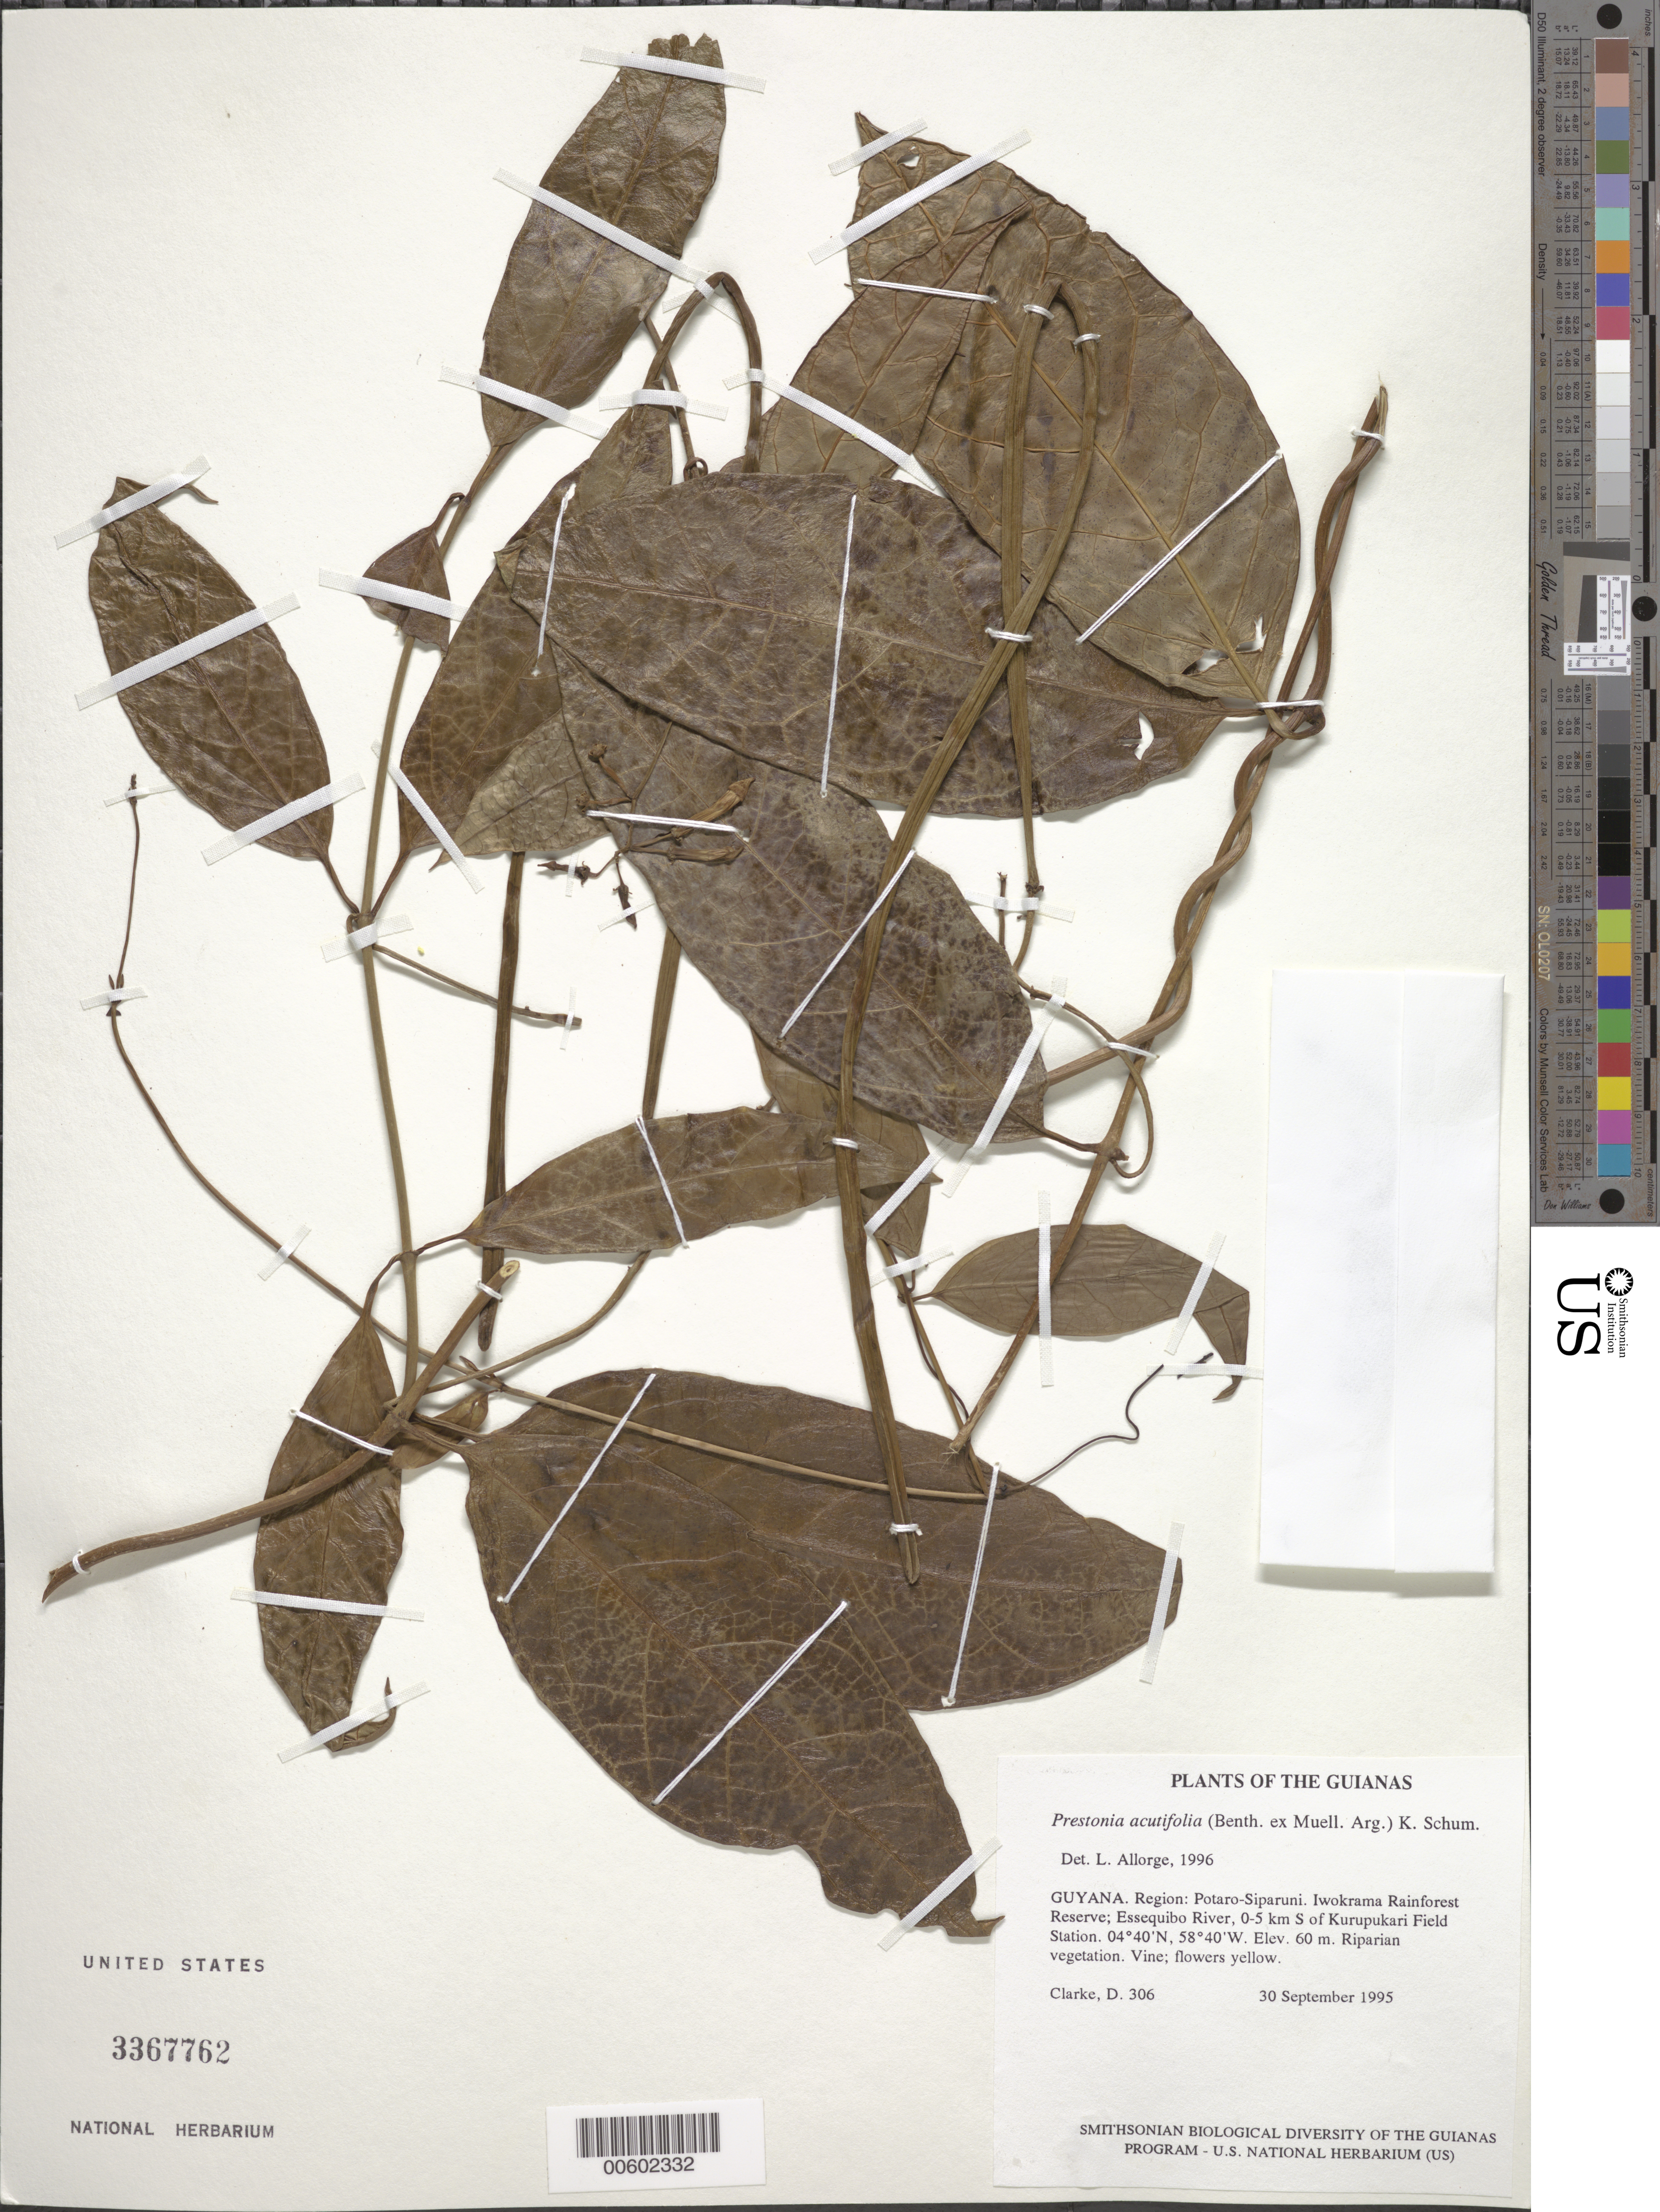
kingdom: Plantae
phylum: Tracheophyta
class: Magnoliopsida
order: Gentianales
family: Apocynaceae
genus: Prestonia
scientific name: Prestonia acutifolia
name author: (Benth. & Müll. Arg.) K. Schum.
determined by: Allorge, L.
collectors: H. D. Clarke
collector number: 306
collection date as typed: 30 September 1995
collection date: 1995-09-30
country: Guyana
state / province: Potaro-Siparuni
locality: Iwokrama Rainforest Reserve; Essequibo River, 0-5 km S of Kurupukari Field Station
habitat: Riparian vegetation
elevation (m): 60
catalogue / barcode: US 3367762